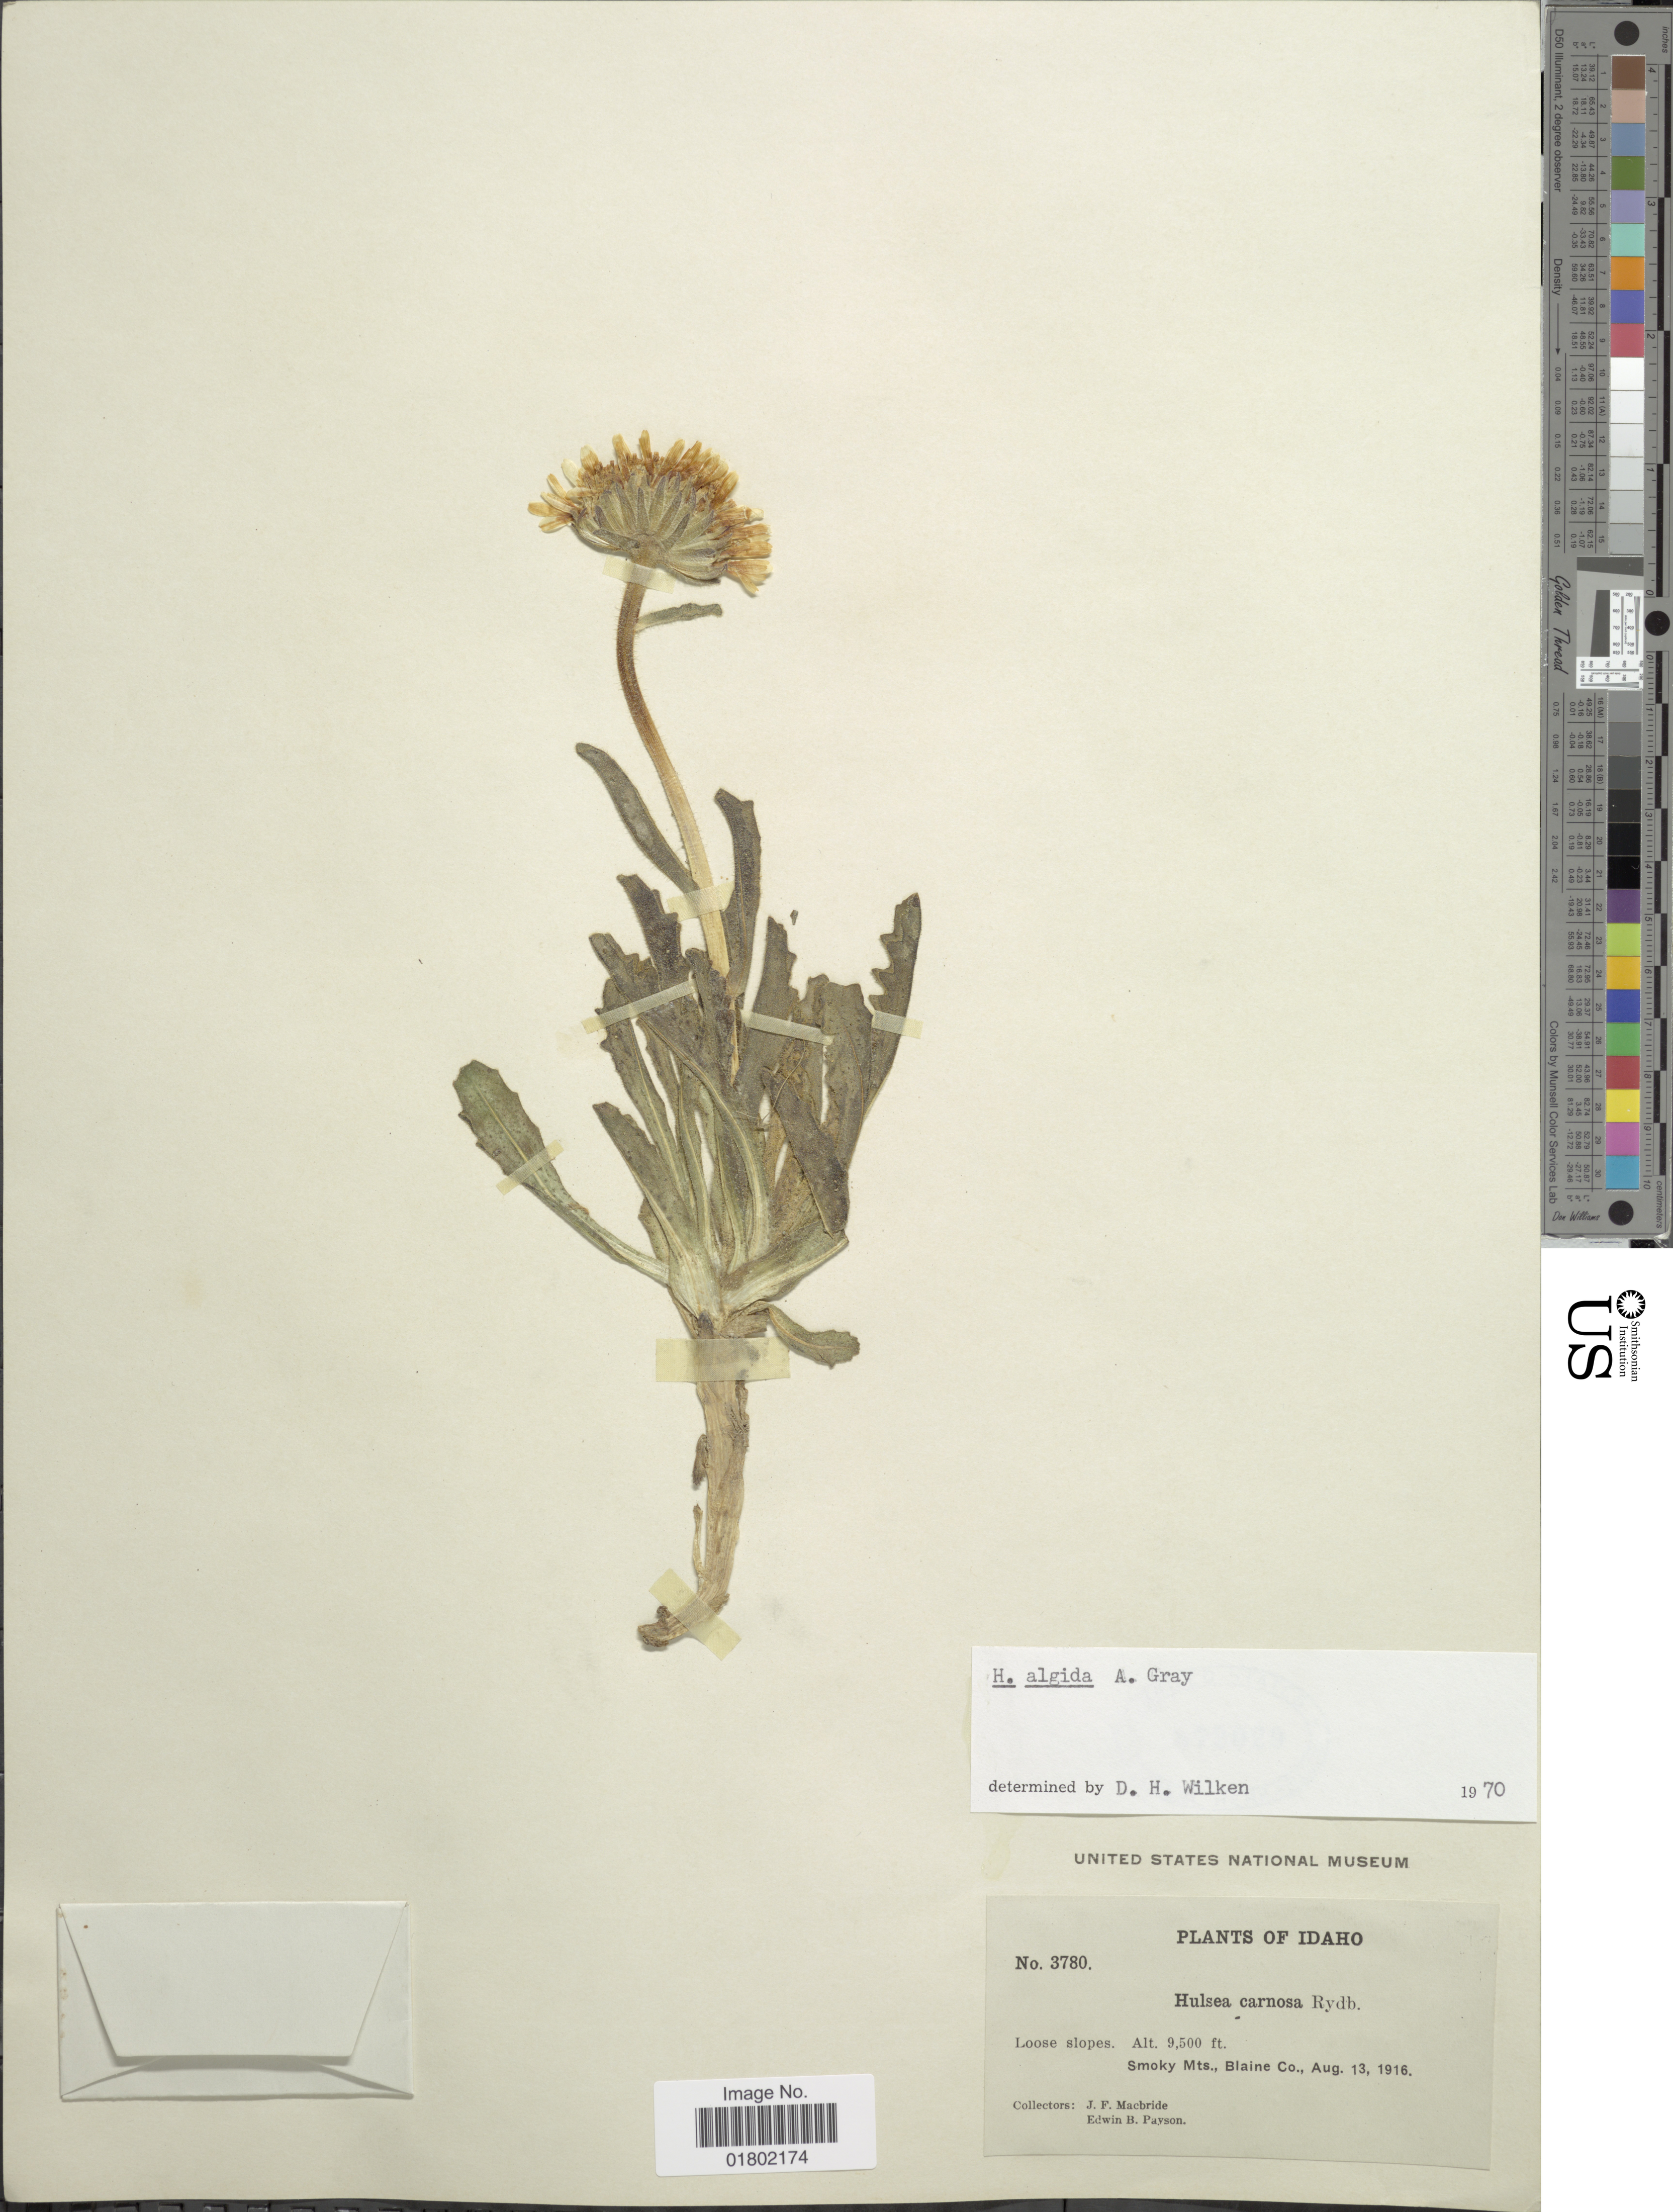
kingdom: Plantae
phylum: Tracheophyta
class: Magnoliopsida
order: Asterales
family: Asteraceae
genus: Hulsea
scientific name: Hulsea algida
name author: A. Gray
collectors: J. F. Macbride & E. B. Payson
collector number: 3780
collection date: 1916-08-13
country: United States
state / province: Idaho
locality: Smoky Mts., Blaine Co.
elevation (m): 2896